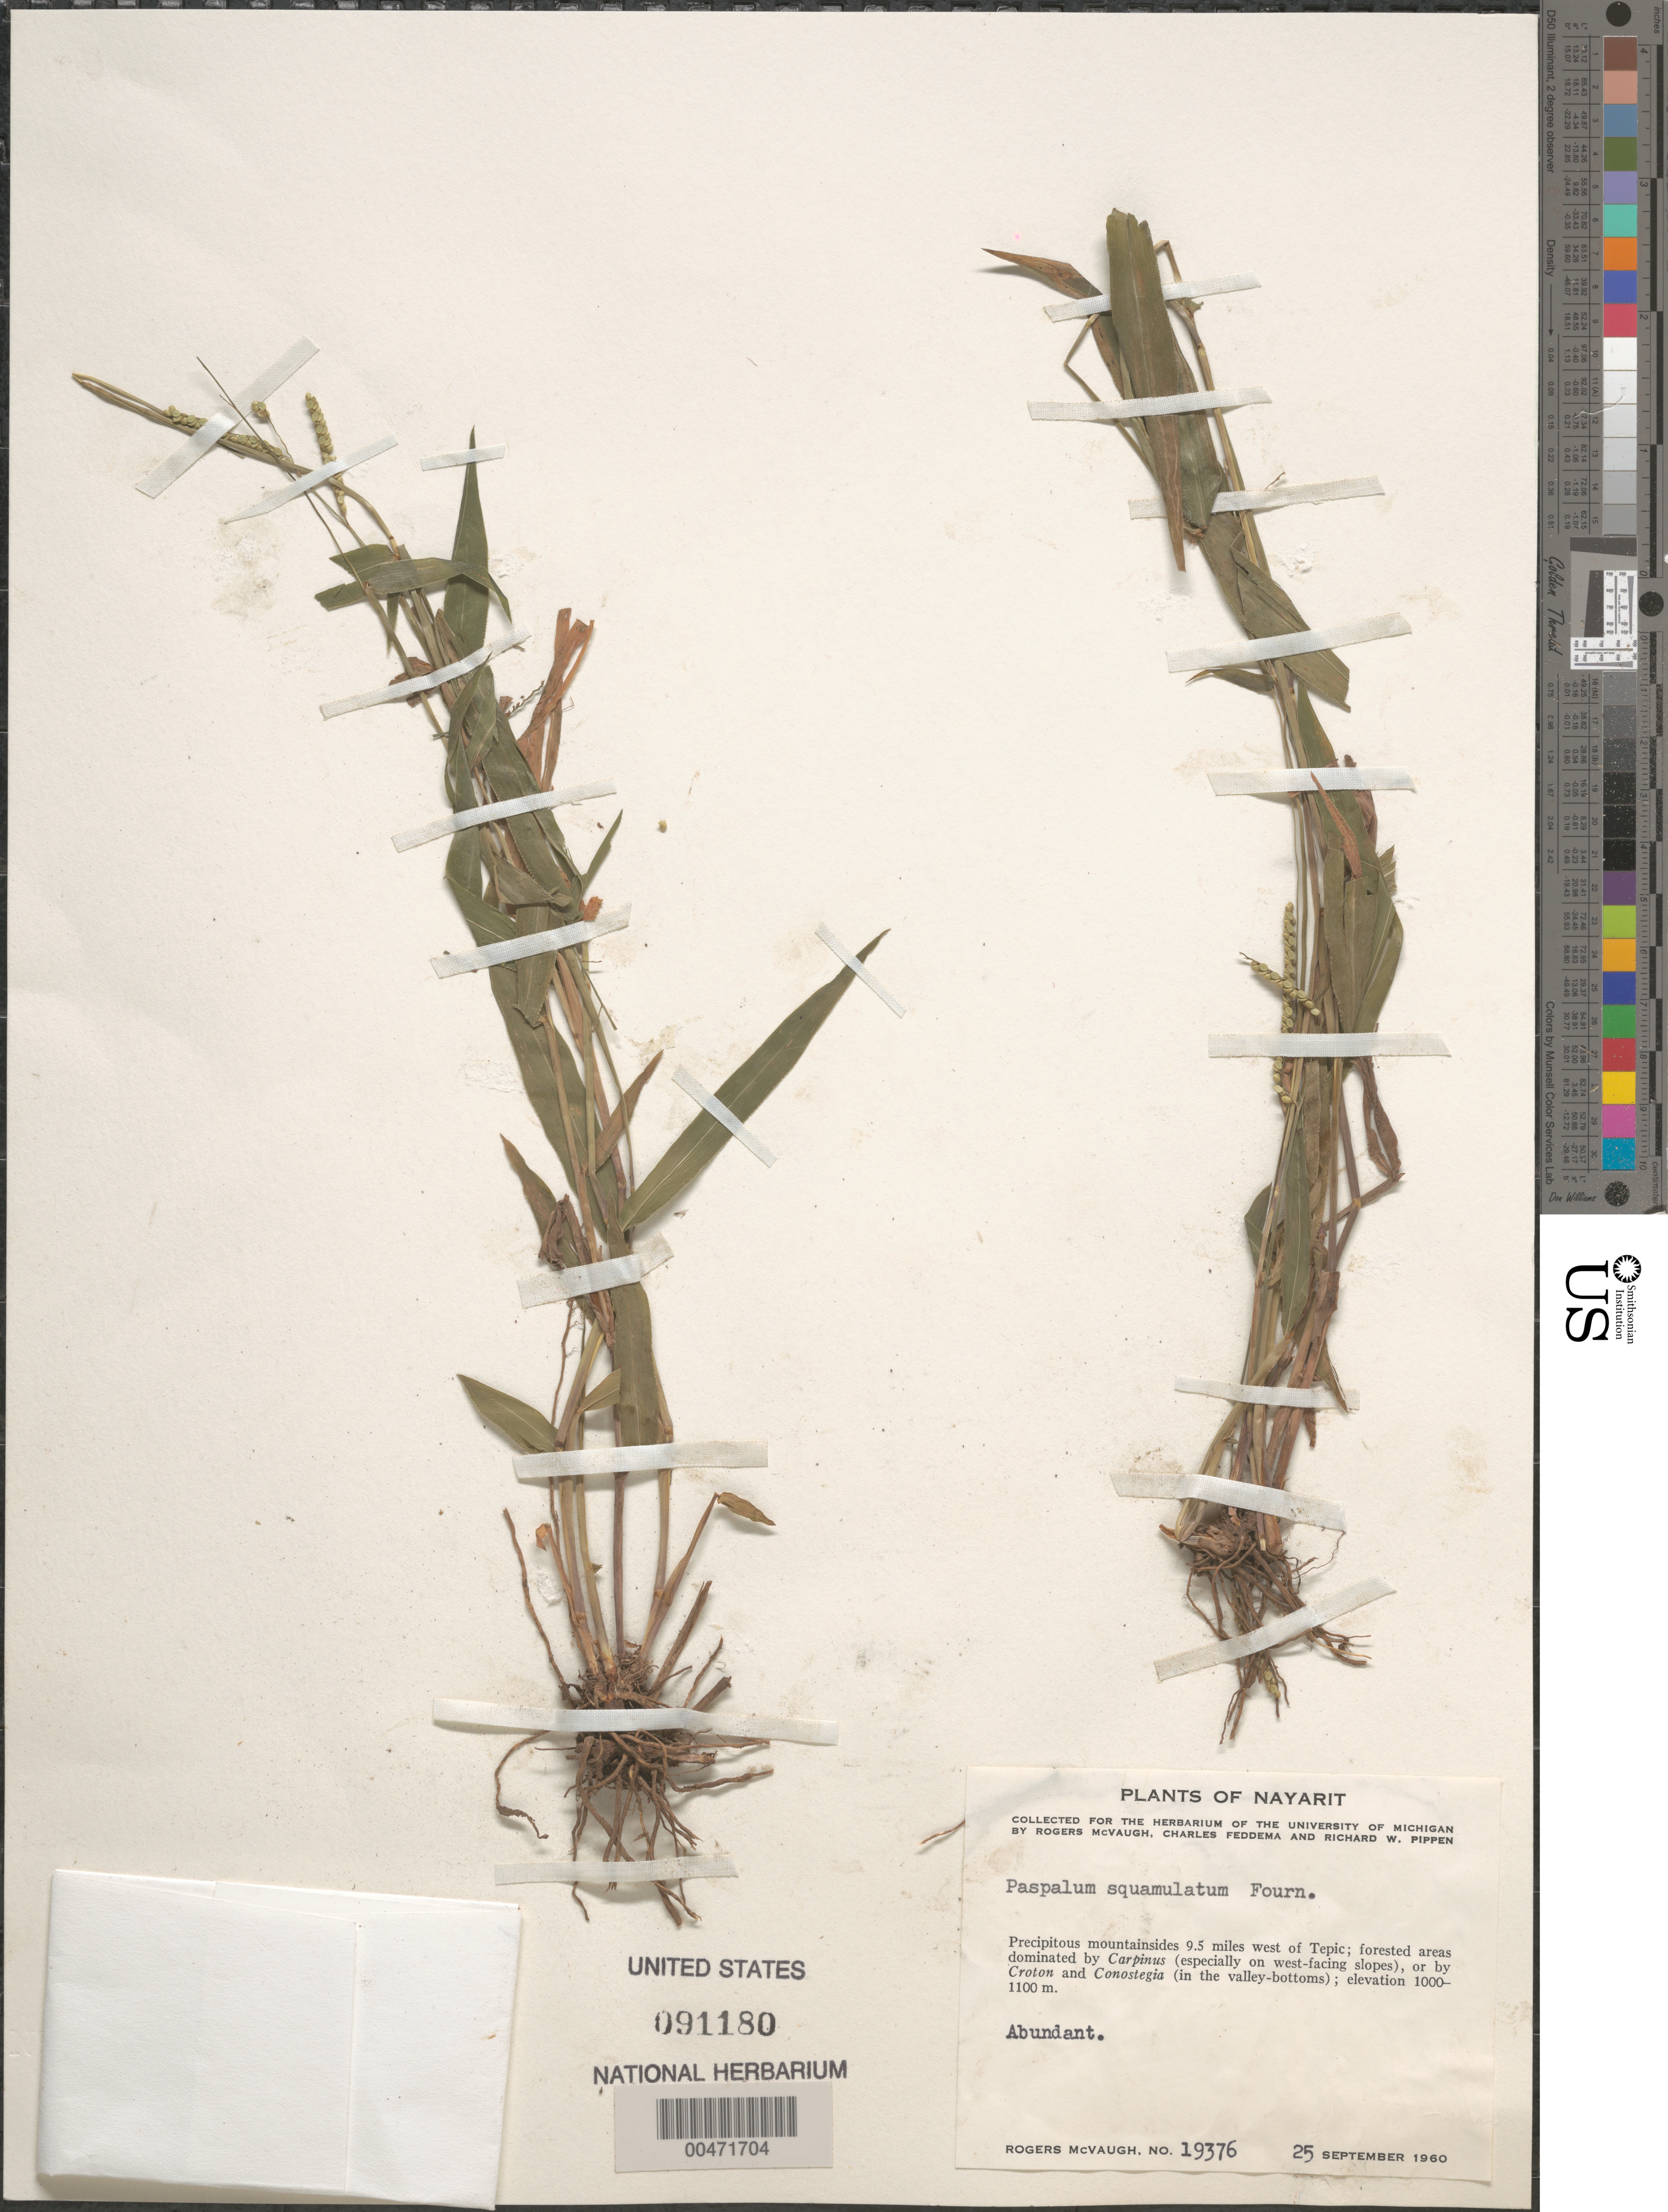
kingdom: Plantae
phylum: Tracheophyta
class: Liliopsida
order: Poales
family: Poaceae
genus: Paspalum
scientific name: Paspalum squamulatum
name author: E. Fourn.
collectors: R. McVaugh, C. Feddema & R. W. Pippen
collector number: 19376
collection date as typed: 25 Sep 1960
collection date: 1960-09-25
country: Mexico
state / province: Nayarit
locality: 9.5 mi W of Tepic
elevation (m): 1000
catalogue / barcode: US 91180